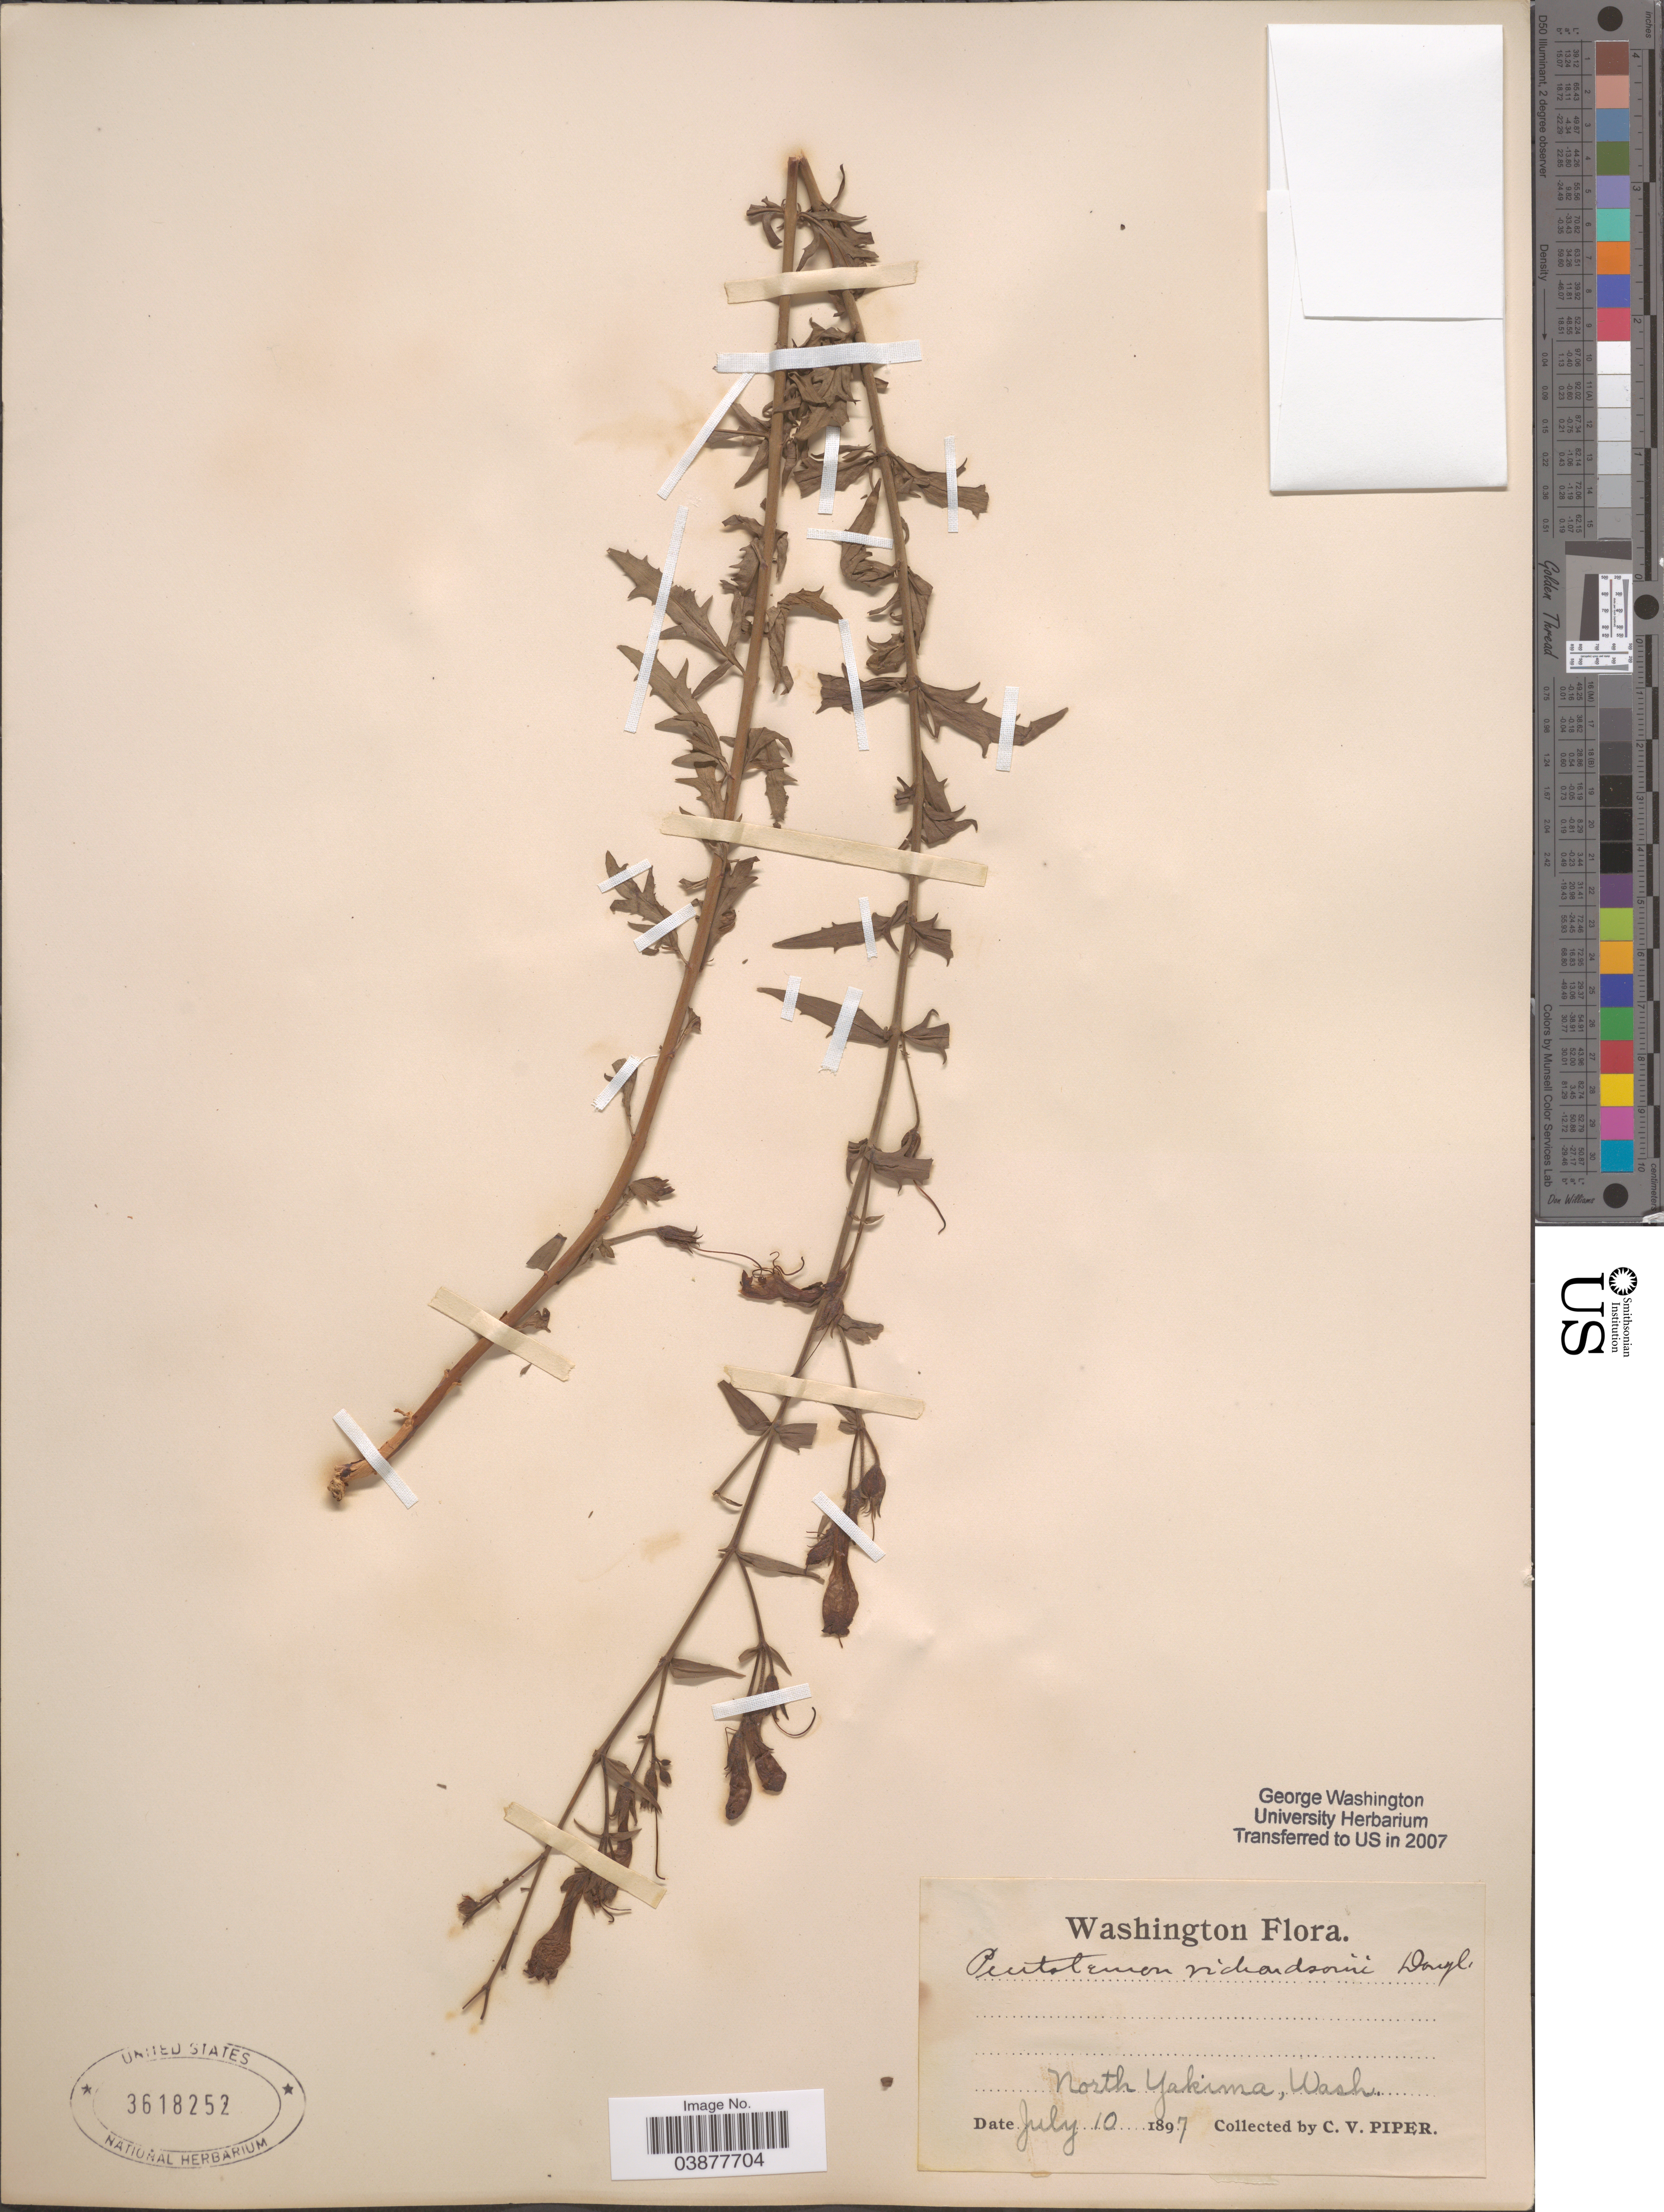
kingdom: Plantae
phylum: Tracheophyta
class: Magnoliopsida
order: Lamiales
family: Plantaginaceae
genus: Penstemon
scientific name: Penstemon richardsonii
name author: Douglas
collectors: C. V. Piper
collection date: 1897-07-10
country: United States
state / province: Washington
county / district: Yakima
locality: North Yakima.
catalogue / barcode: US 3618252